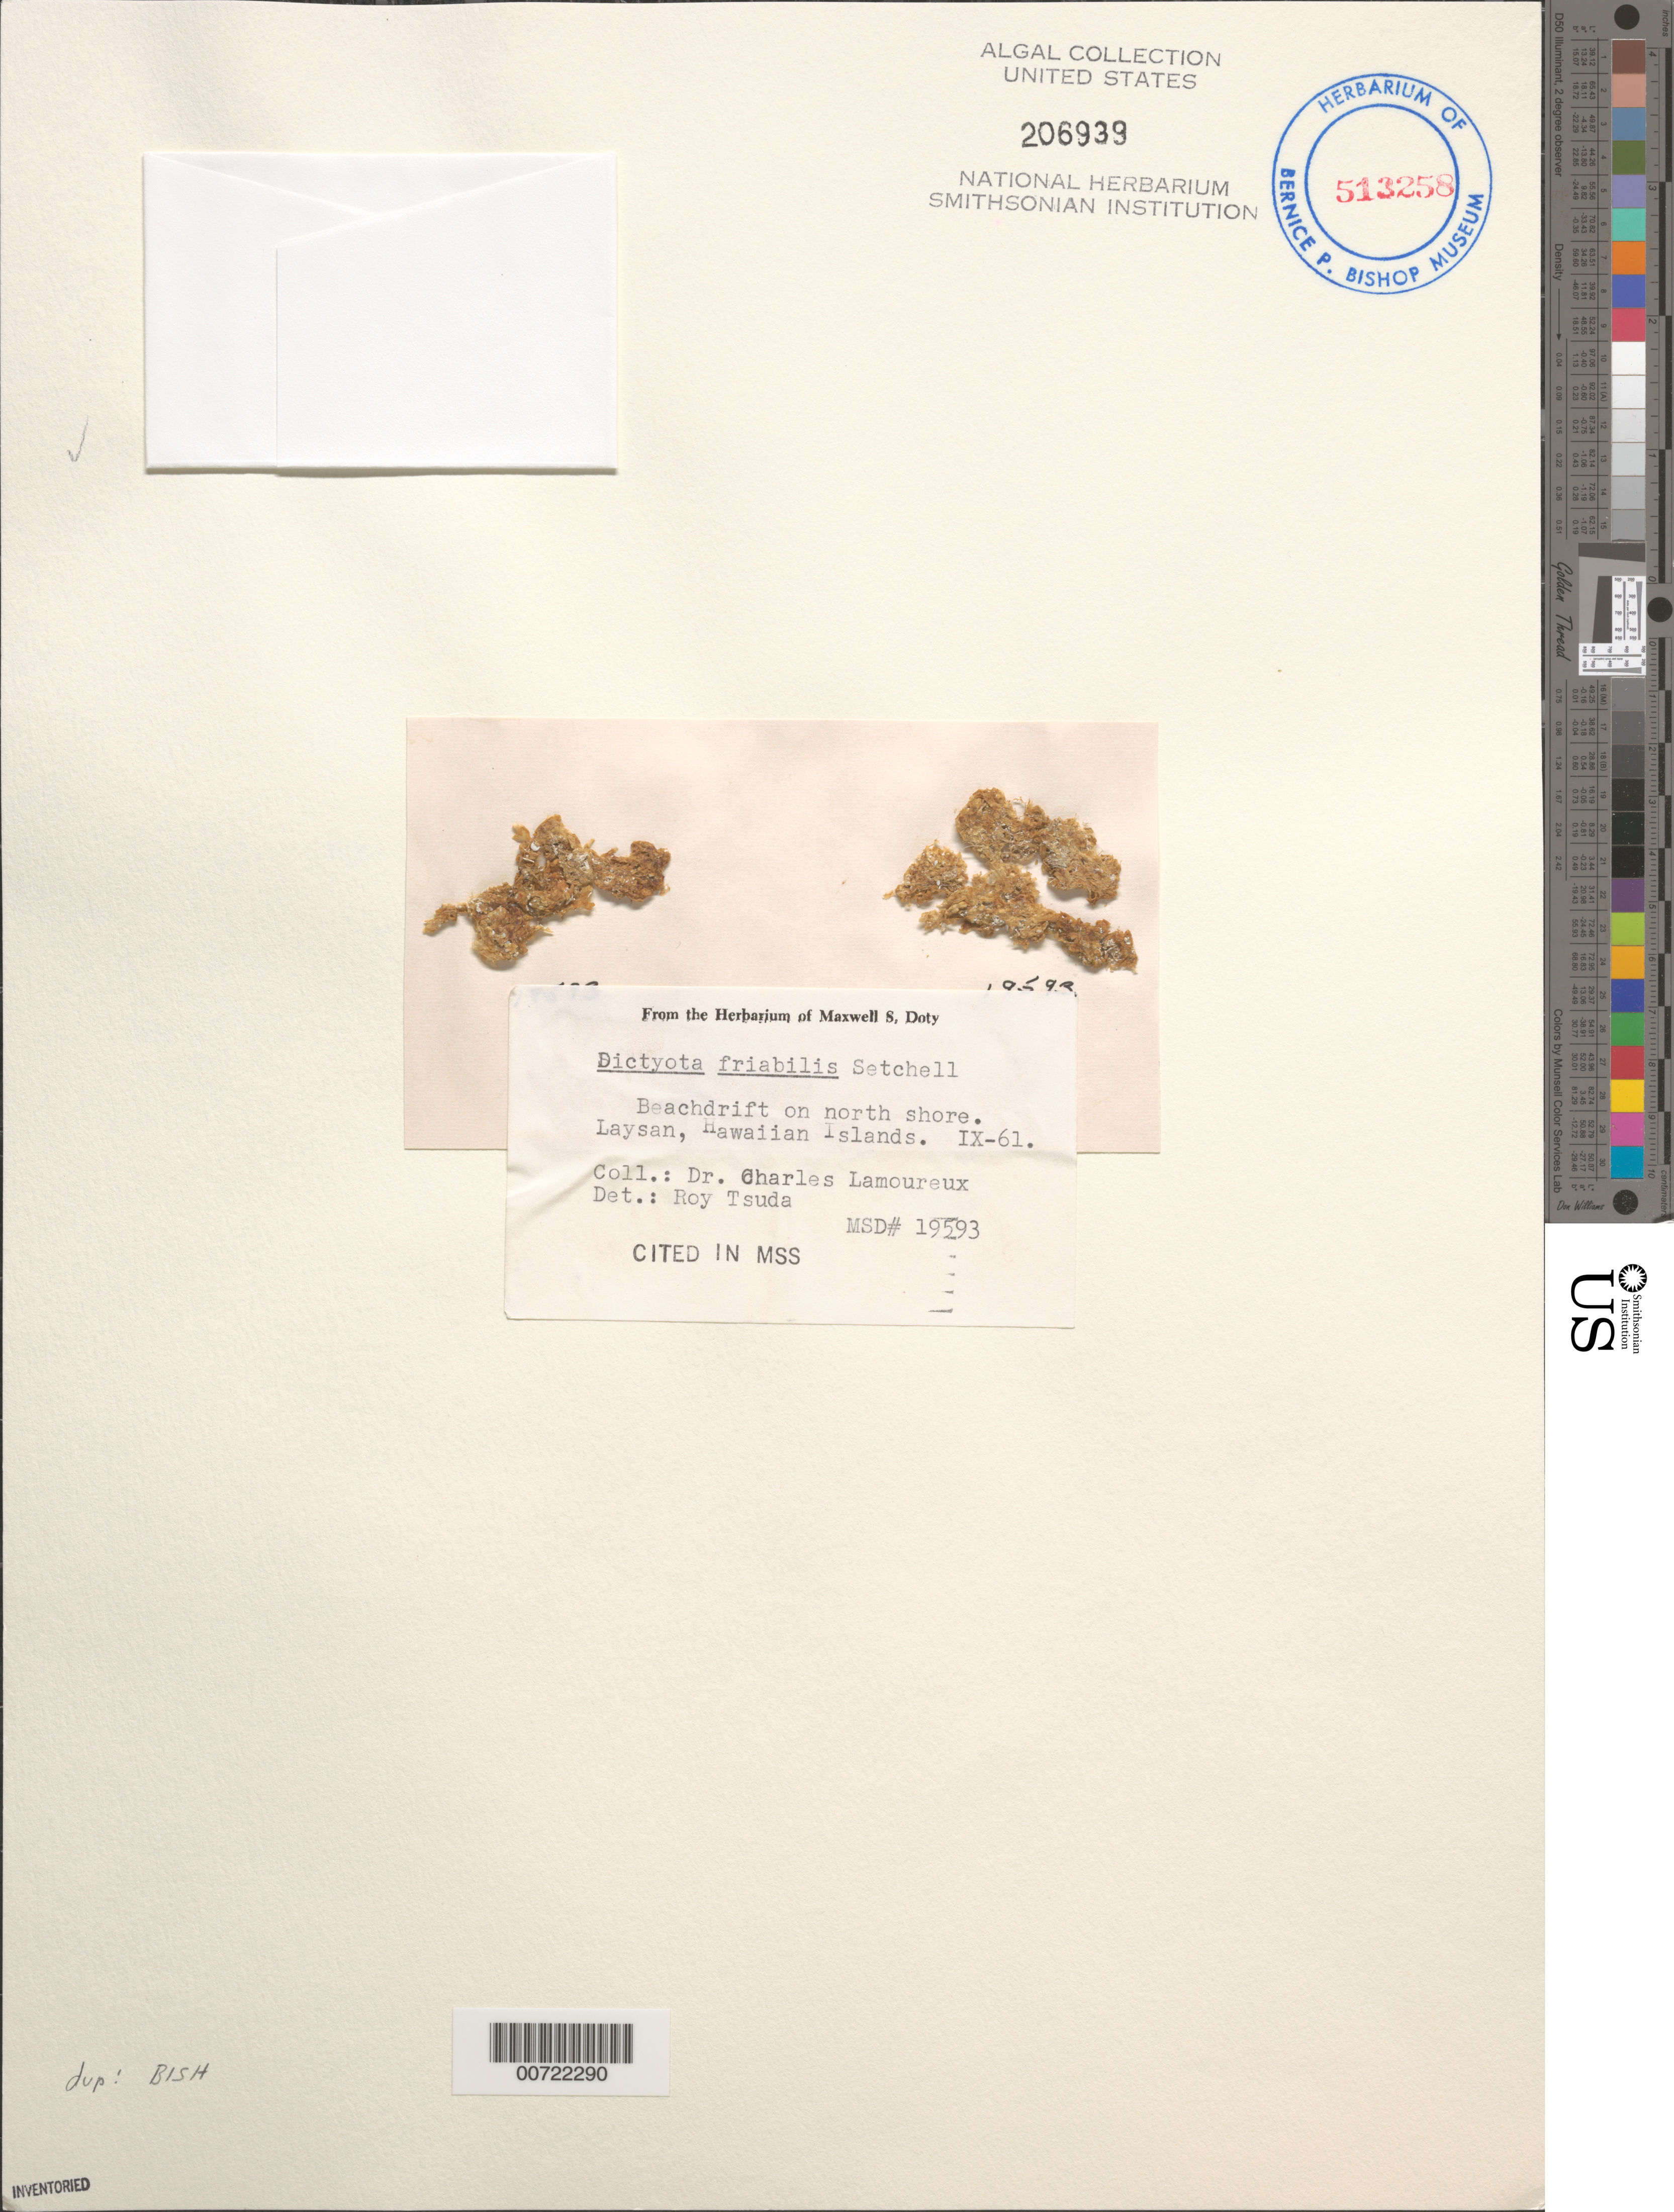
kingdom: Chromista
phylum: Ochrophyta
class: Phaeophyceae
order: Dictyotales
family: Dictyotaceae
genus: Dictyota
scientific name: Dictyota friabilis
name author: Setch.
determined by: Tsuda, R. T.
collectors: C. H. Lamoureux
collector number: MSD 19593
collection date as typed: Sep 1961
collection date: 1961-09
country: United States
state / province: Hawaii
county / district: Honolulu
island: Laysan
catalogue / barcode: US 206939